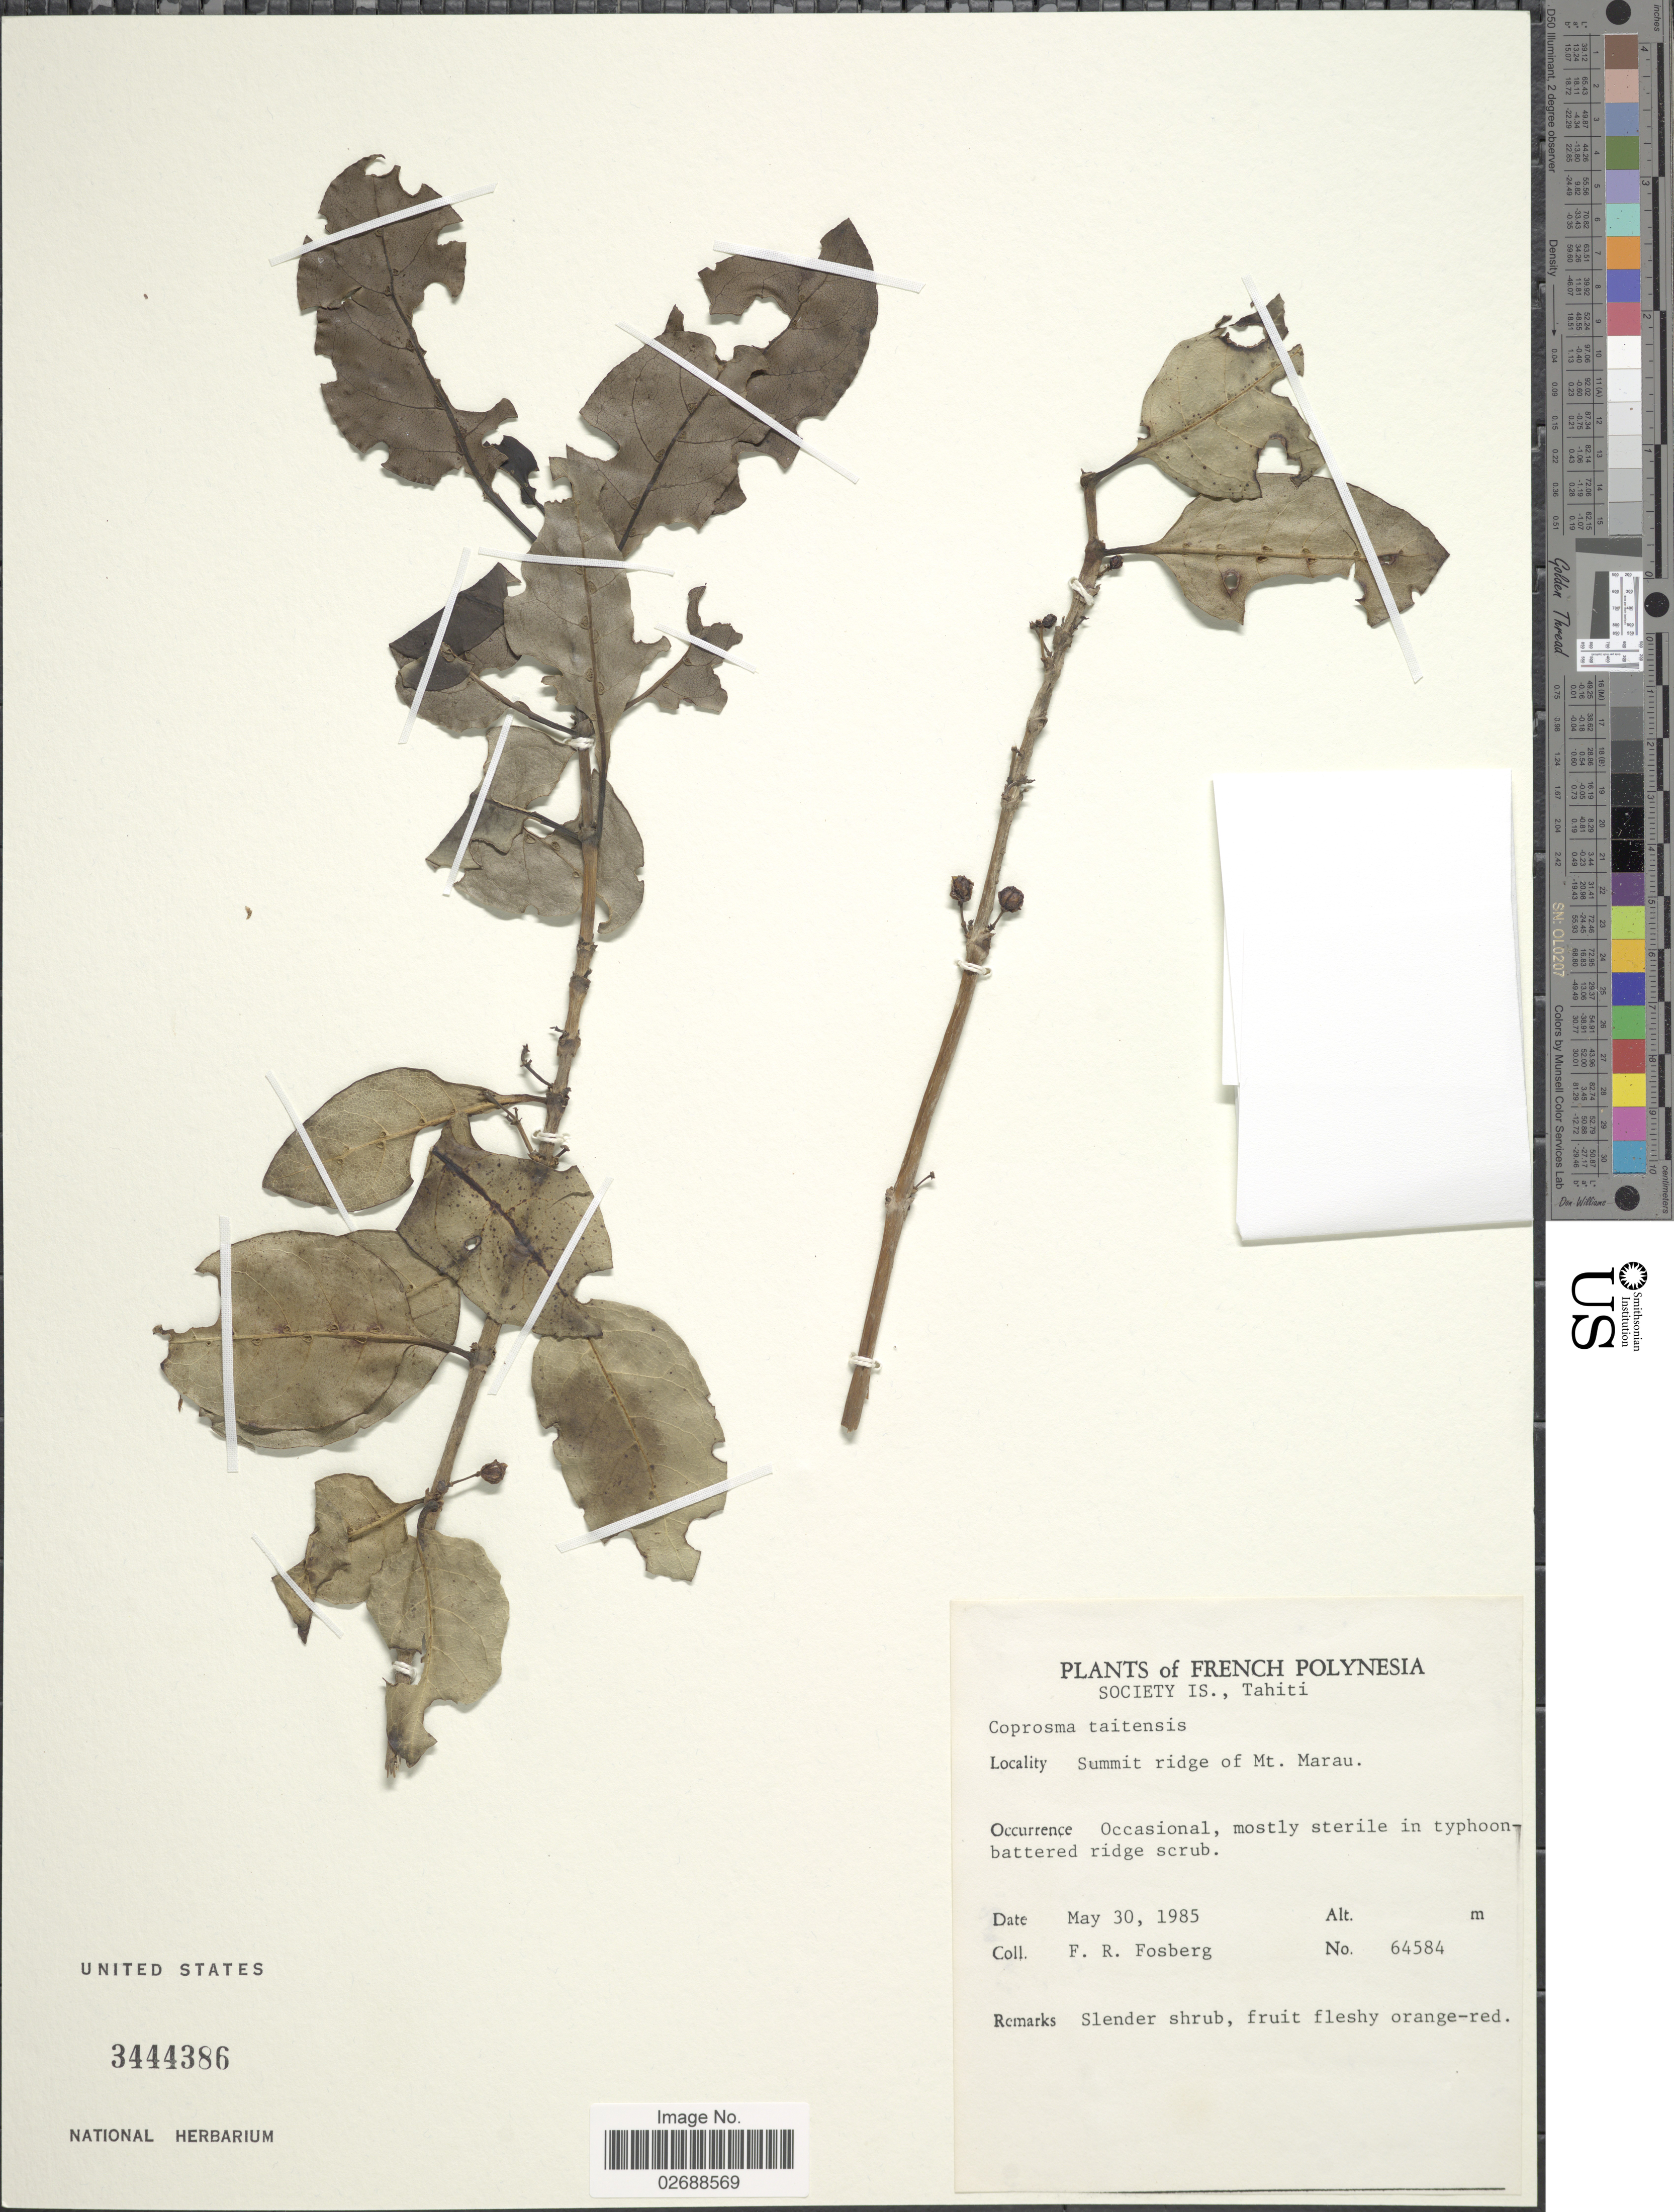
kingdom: Plantae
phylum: Tracheophyta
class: Magnoliopsida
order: Gentianales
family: Rubiaceae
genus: Coprosma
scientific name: Coprosma tahitensis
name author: A. Gray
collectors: F. R. Fosberg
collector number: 64584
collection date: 1985-05-30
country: French Polynesia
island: Tahiti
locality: Society Is., Tahiti, Summit ridge of Mt. Marau.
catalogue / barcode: US 3444386